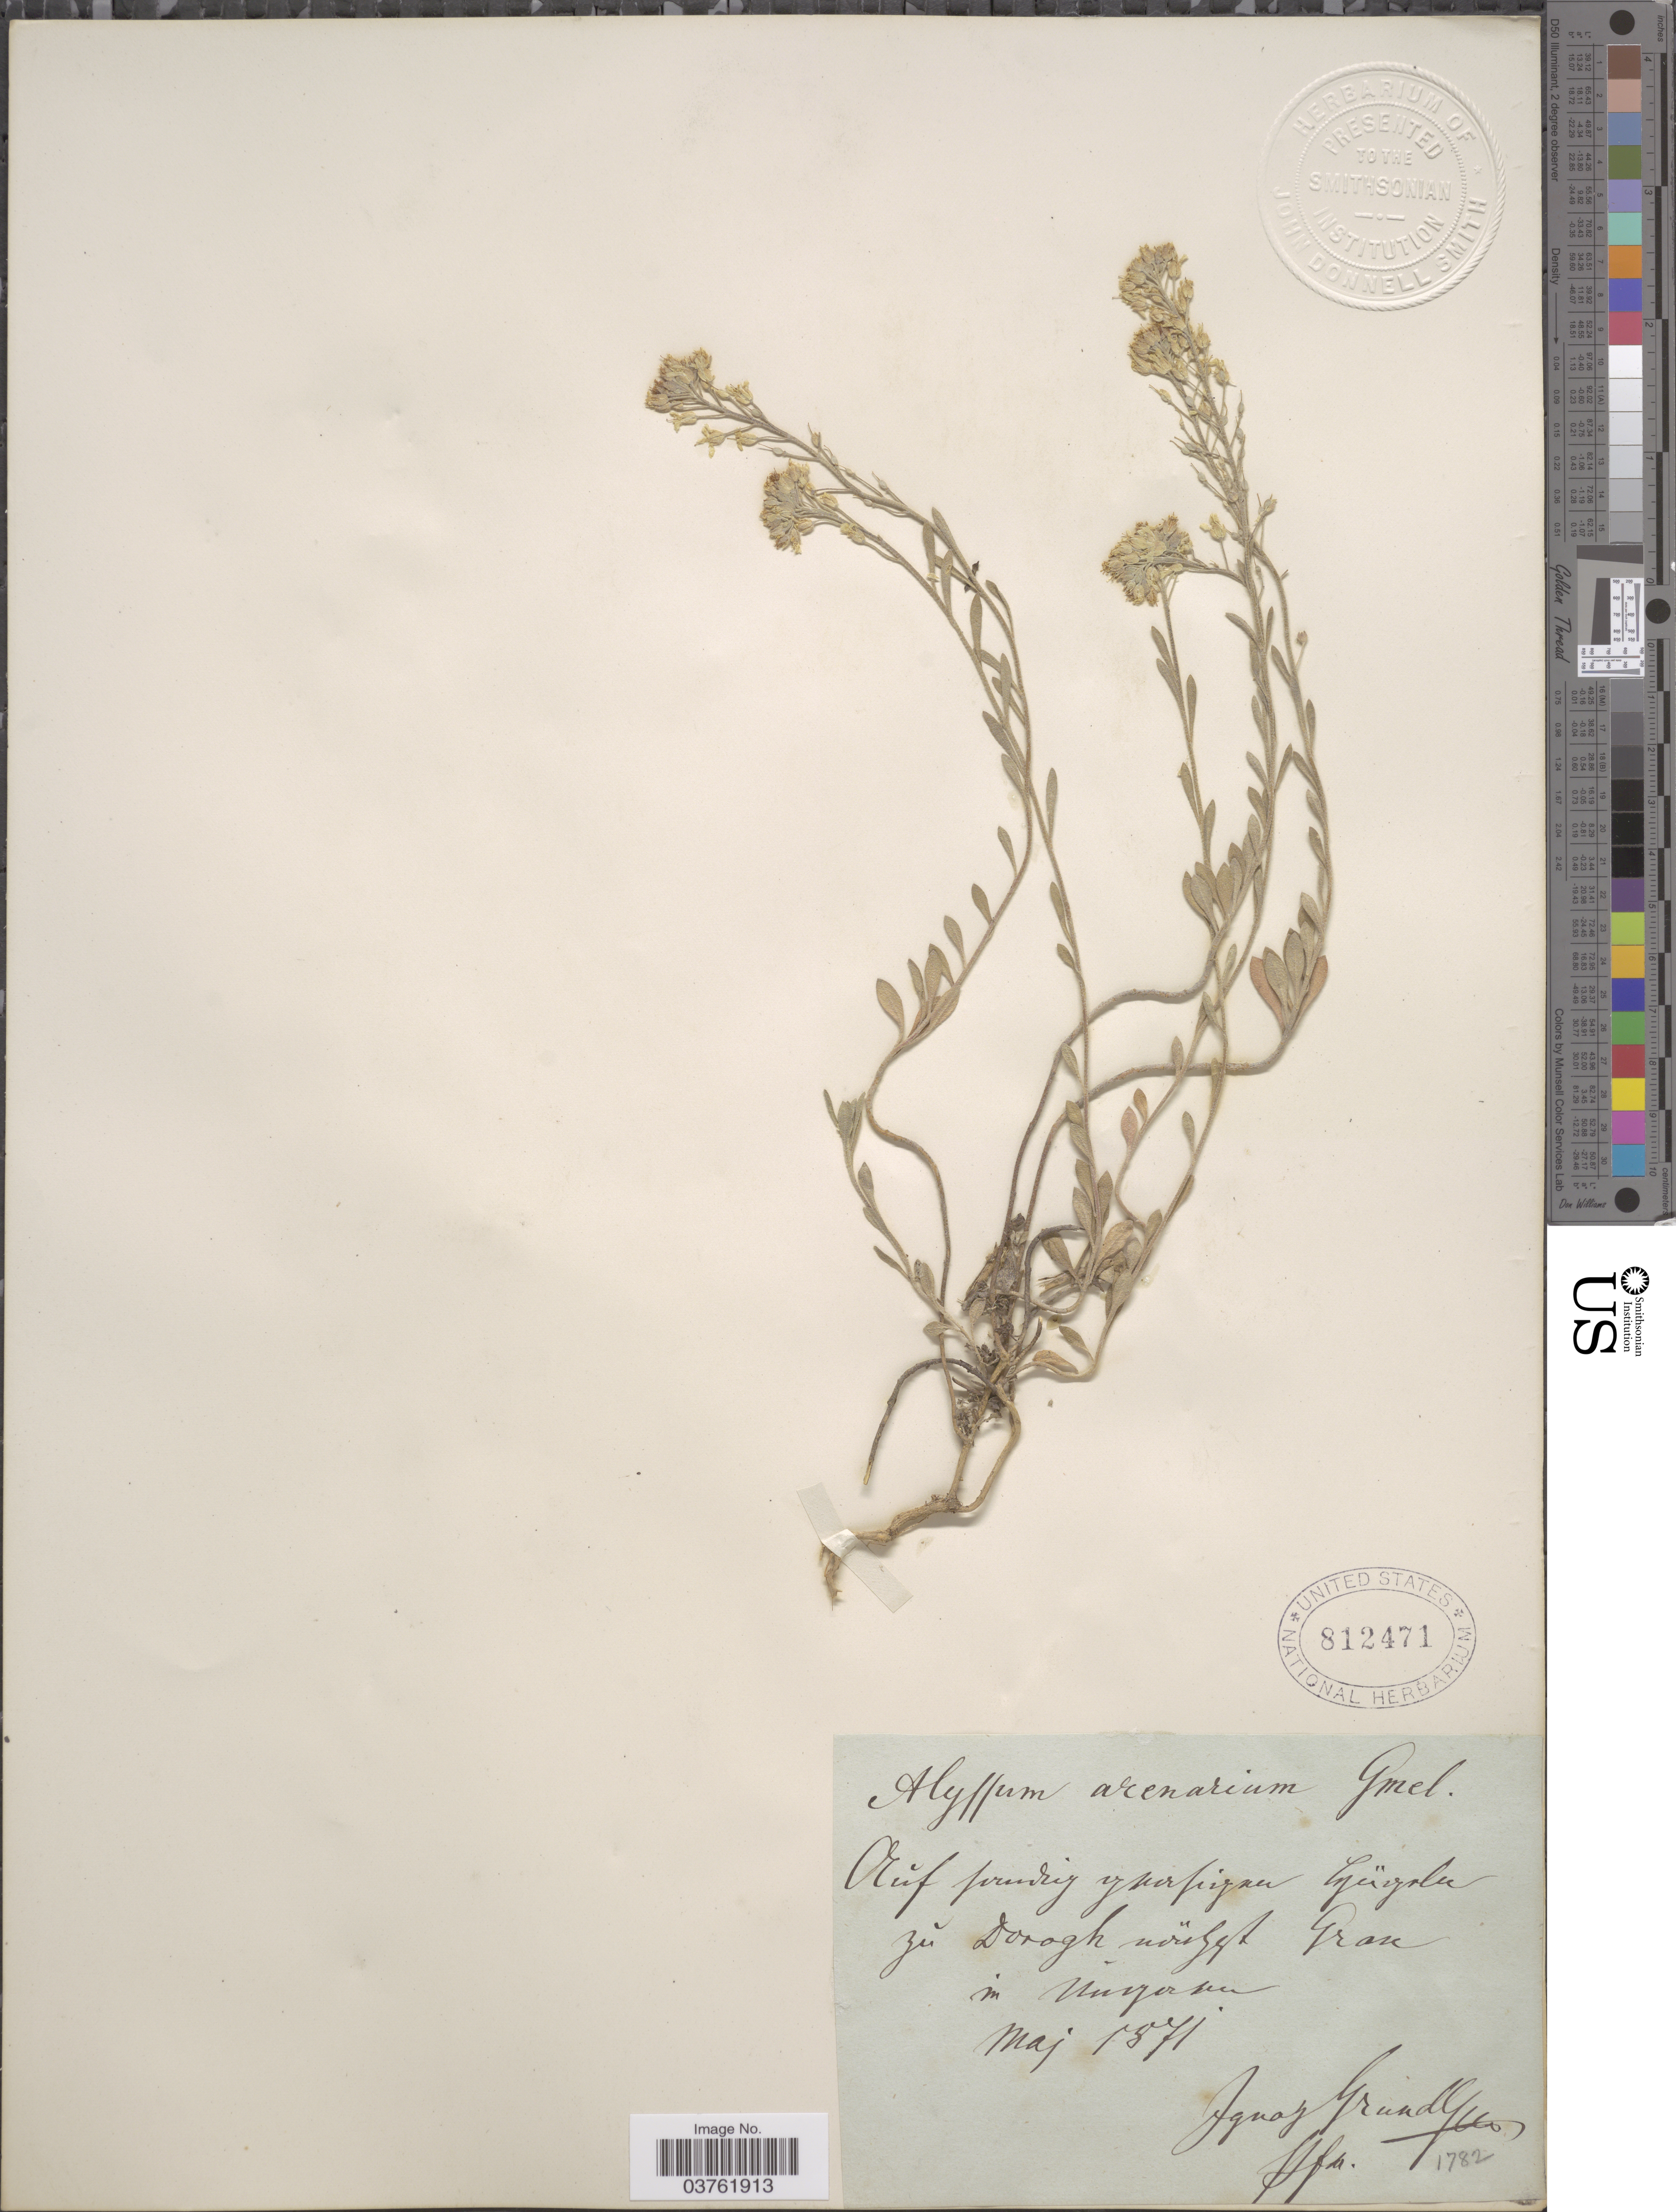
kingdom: Plantae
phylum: Tracheophyta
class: Magnoliopsida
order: Brassicales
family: Brassicaceae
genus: Alyssum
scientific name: Alyssum arenarium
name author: C. Presl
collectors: I. Grundl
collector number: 1782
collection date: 1871-05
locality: Auf prundig purpigner Gügalu zu Dorogh nönfgt Gran in Nuyunu. [interpreted]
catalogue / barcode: US 812471